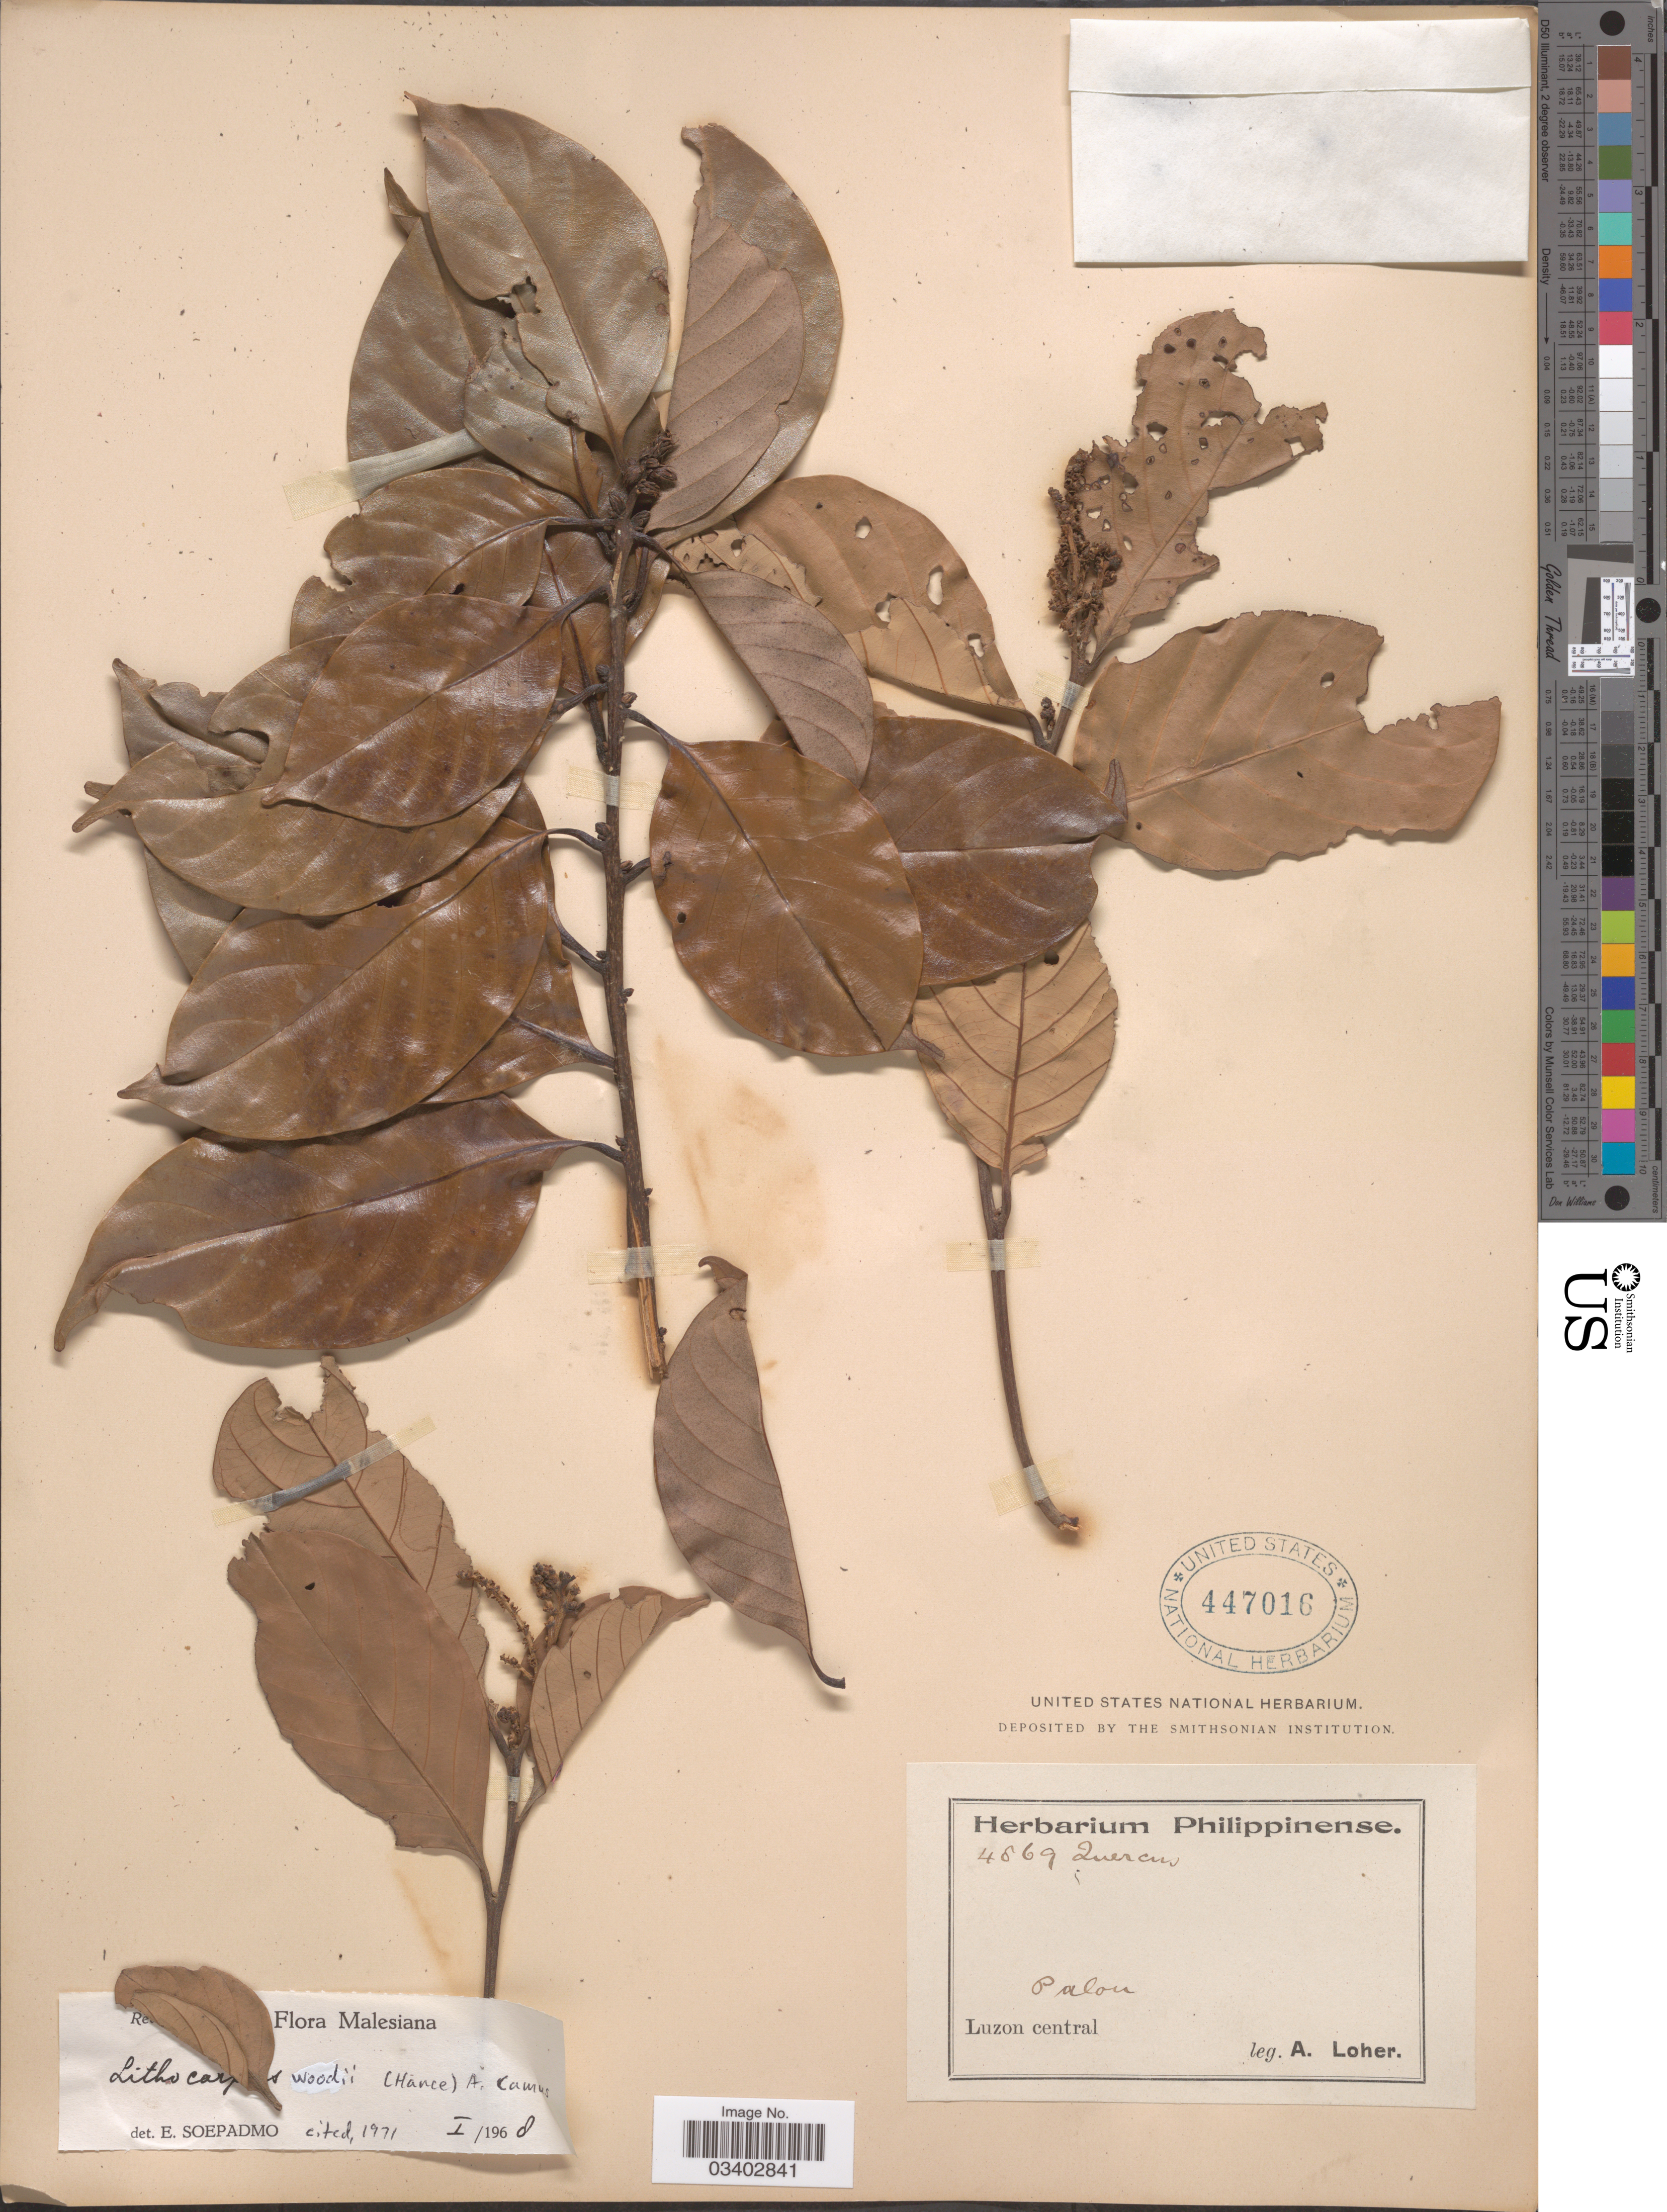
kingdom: Plantae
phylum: Tracheophyta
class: Magnoliopsida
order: Fagales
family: Fagaceae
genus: Lithocarpus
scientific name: Lithocarpus woodii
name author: (Hance) A. Camus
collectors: A. Loher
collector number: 4869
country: Philippines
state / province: Central Luzon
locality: Palon. Luzon central.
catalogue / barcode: US 447016